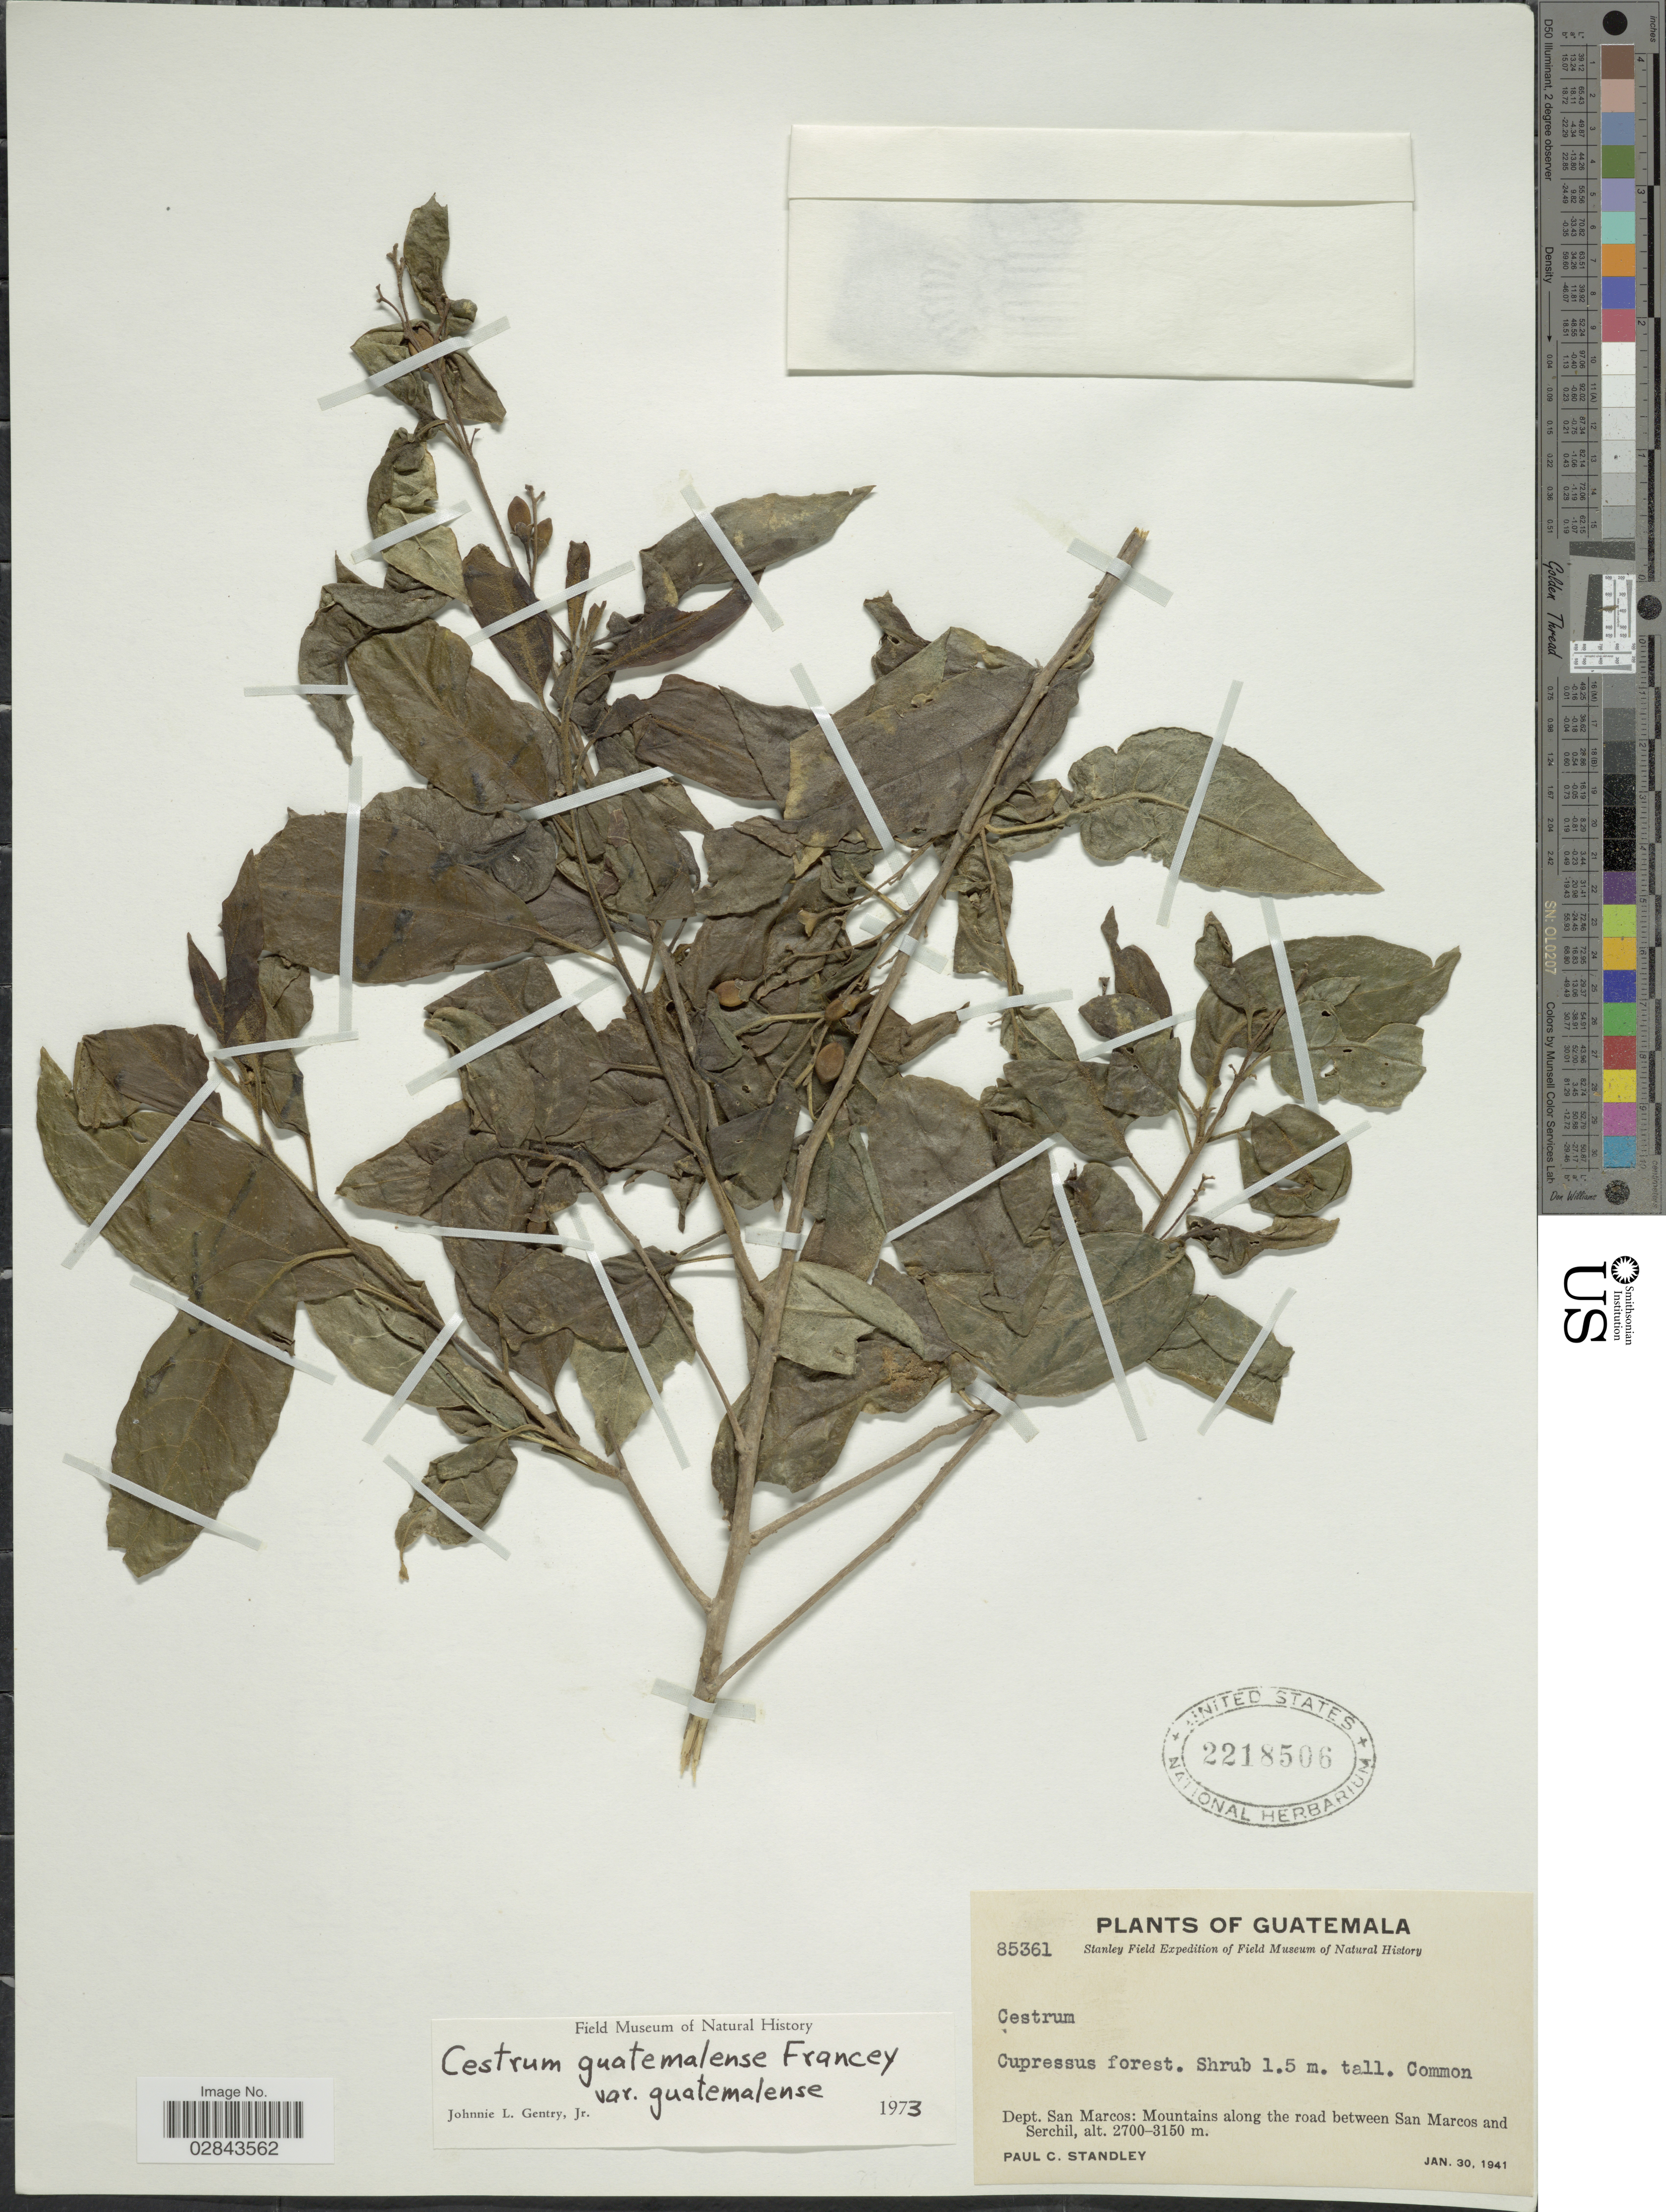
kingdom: Plantae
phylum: Tracheophyta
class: Magnoliopsida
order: Solanales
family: Solanaceae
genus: Cestrum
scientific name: Cestrum guatemalense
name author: Francey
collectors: P. C. Standley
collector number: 85361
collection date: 1941-01-30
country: Guatemala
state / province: San Marcos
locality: Dept. San Marcos: Mountains along the road between San Marcos and Serchil.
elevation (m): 2700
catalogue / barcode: US 2218506